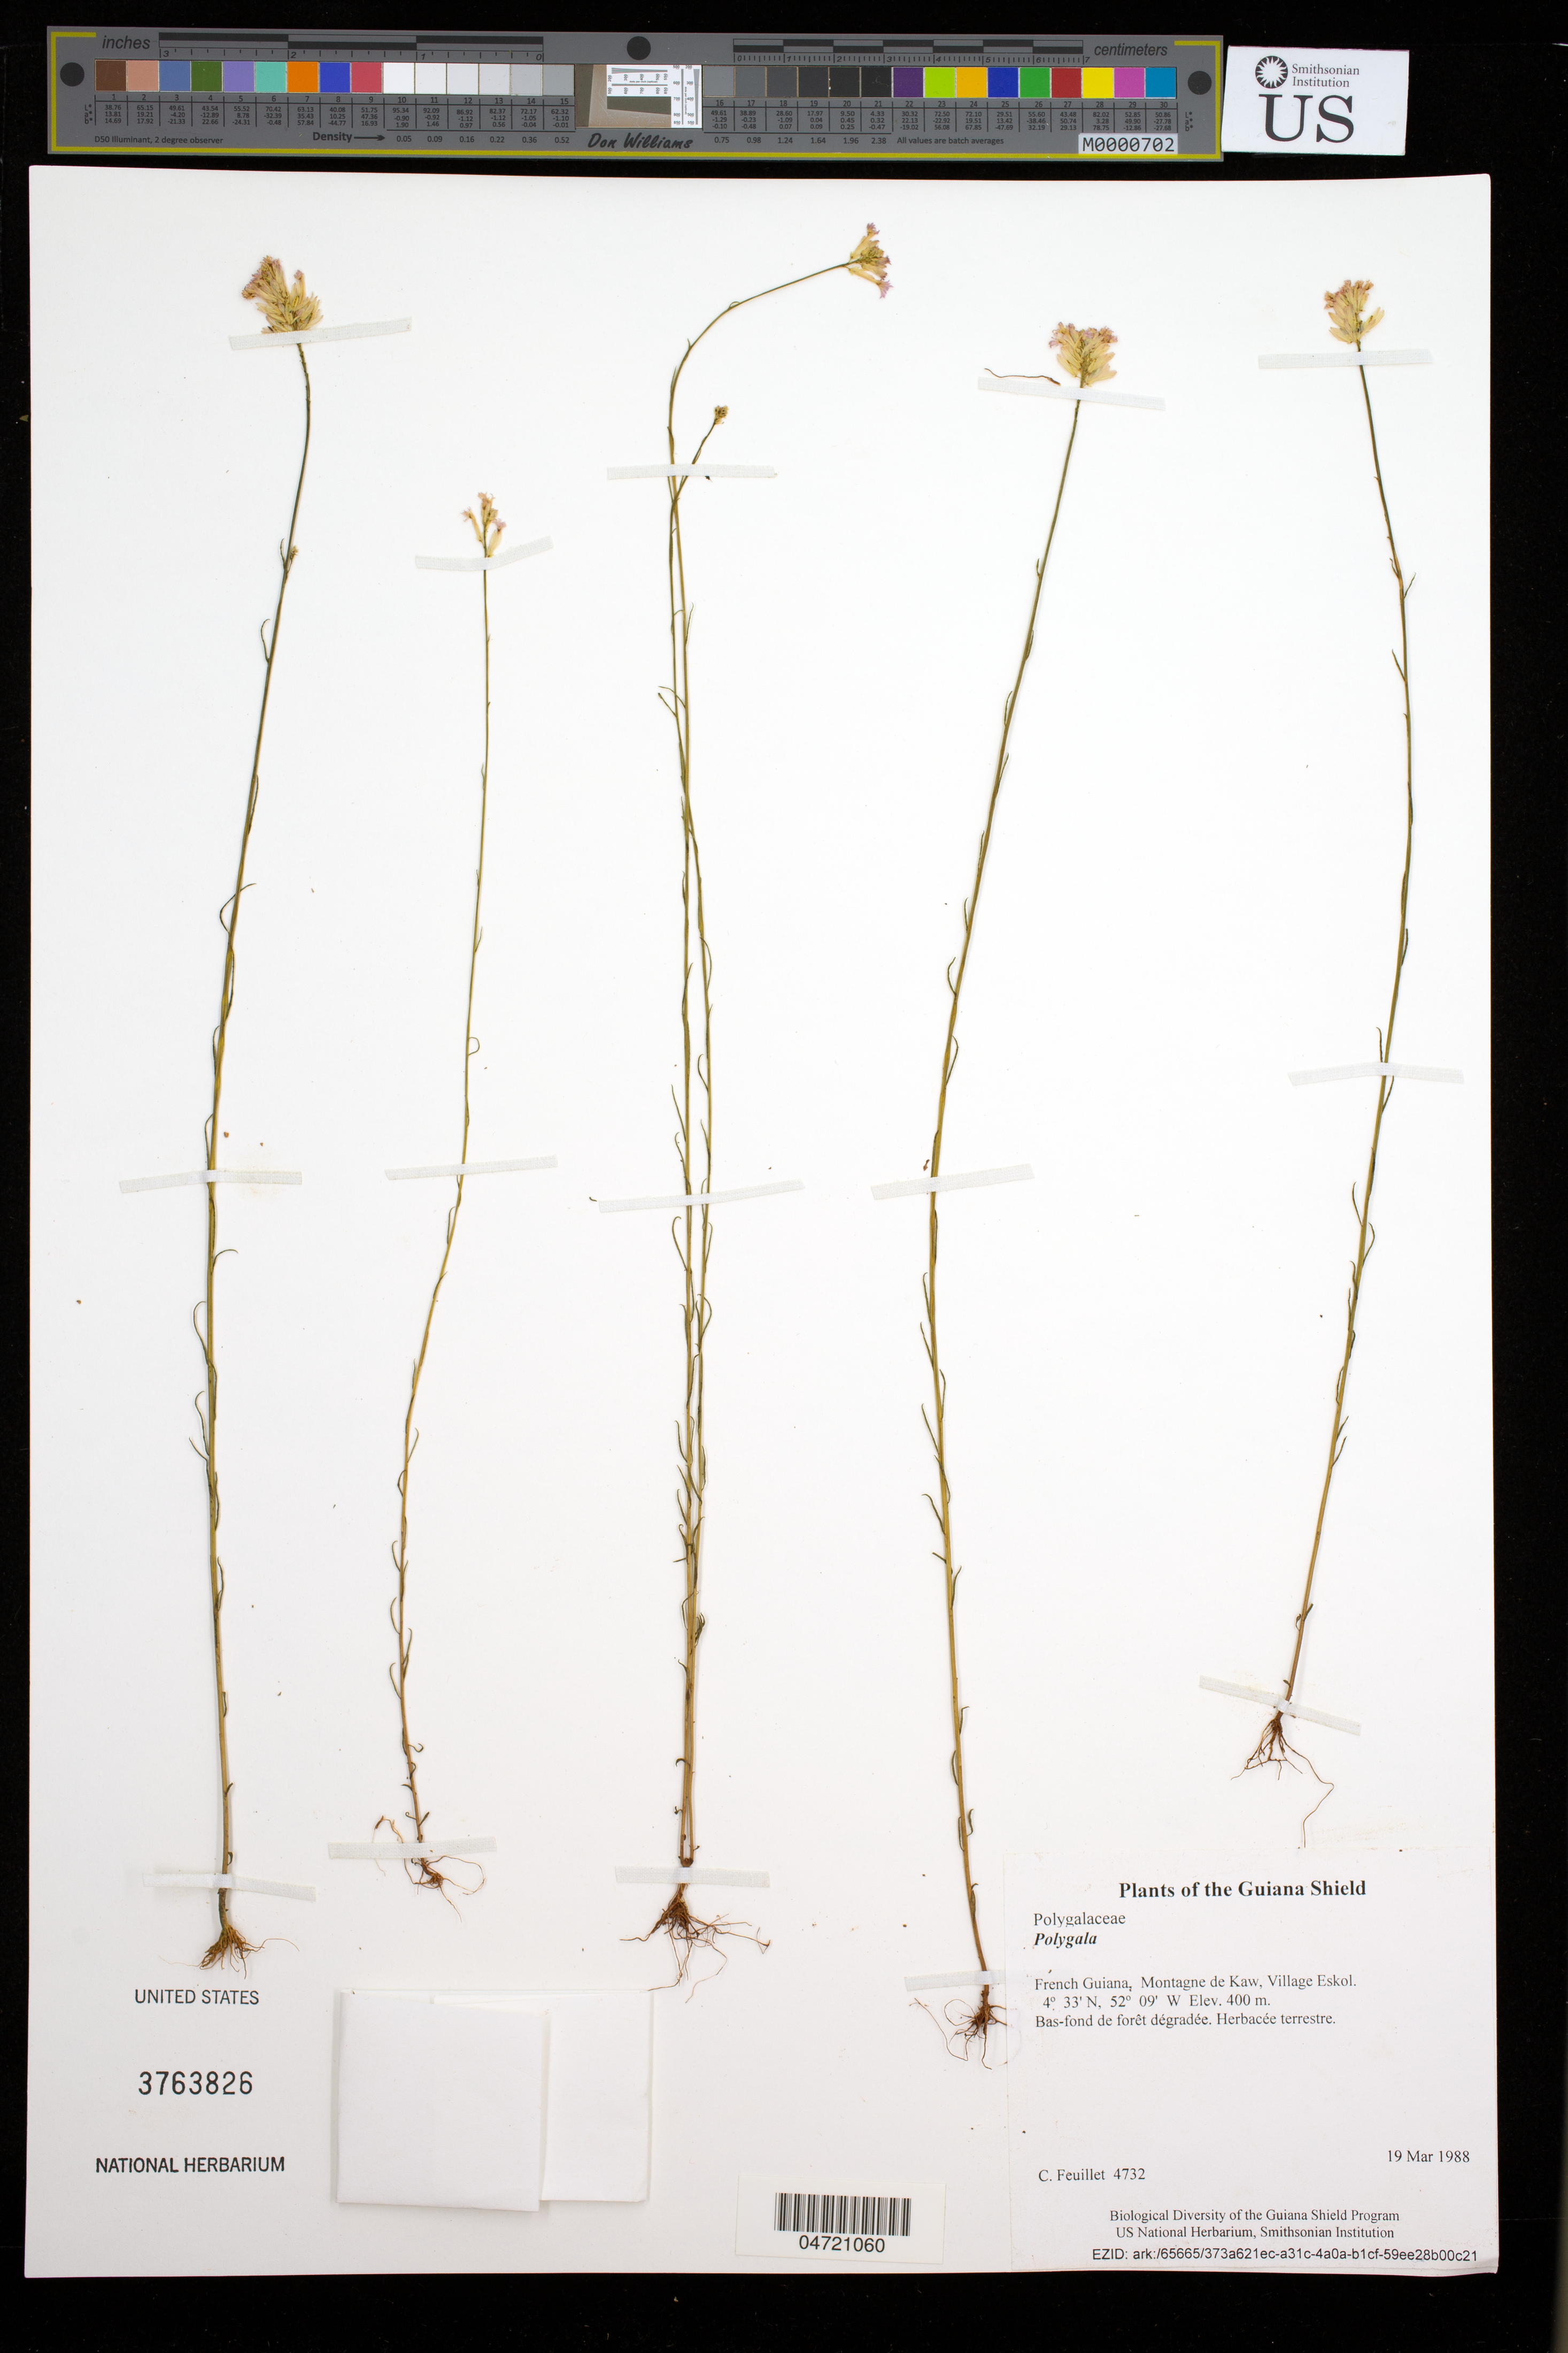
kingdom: Plantae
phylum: Tracheophyta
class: Magnoliopsida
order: Fabales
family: Polygalaceae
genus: Polygala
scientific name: Polygala sp.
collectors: C. Feuillet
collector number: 4732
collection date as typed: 19 Mar 1988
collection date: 1988-03-19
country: French Guiana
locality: Montagne de Kaw, Village Eskol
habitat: Bas-fond de forêt dégradée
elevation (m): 400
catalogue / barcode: US 3763826